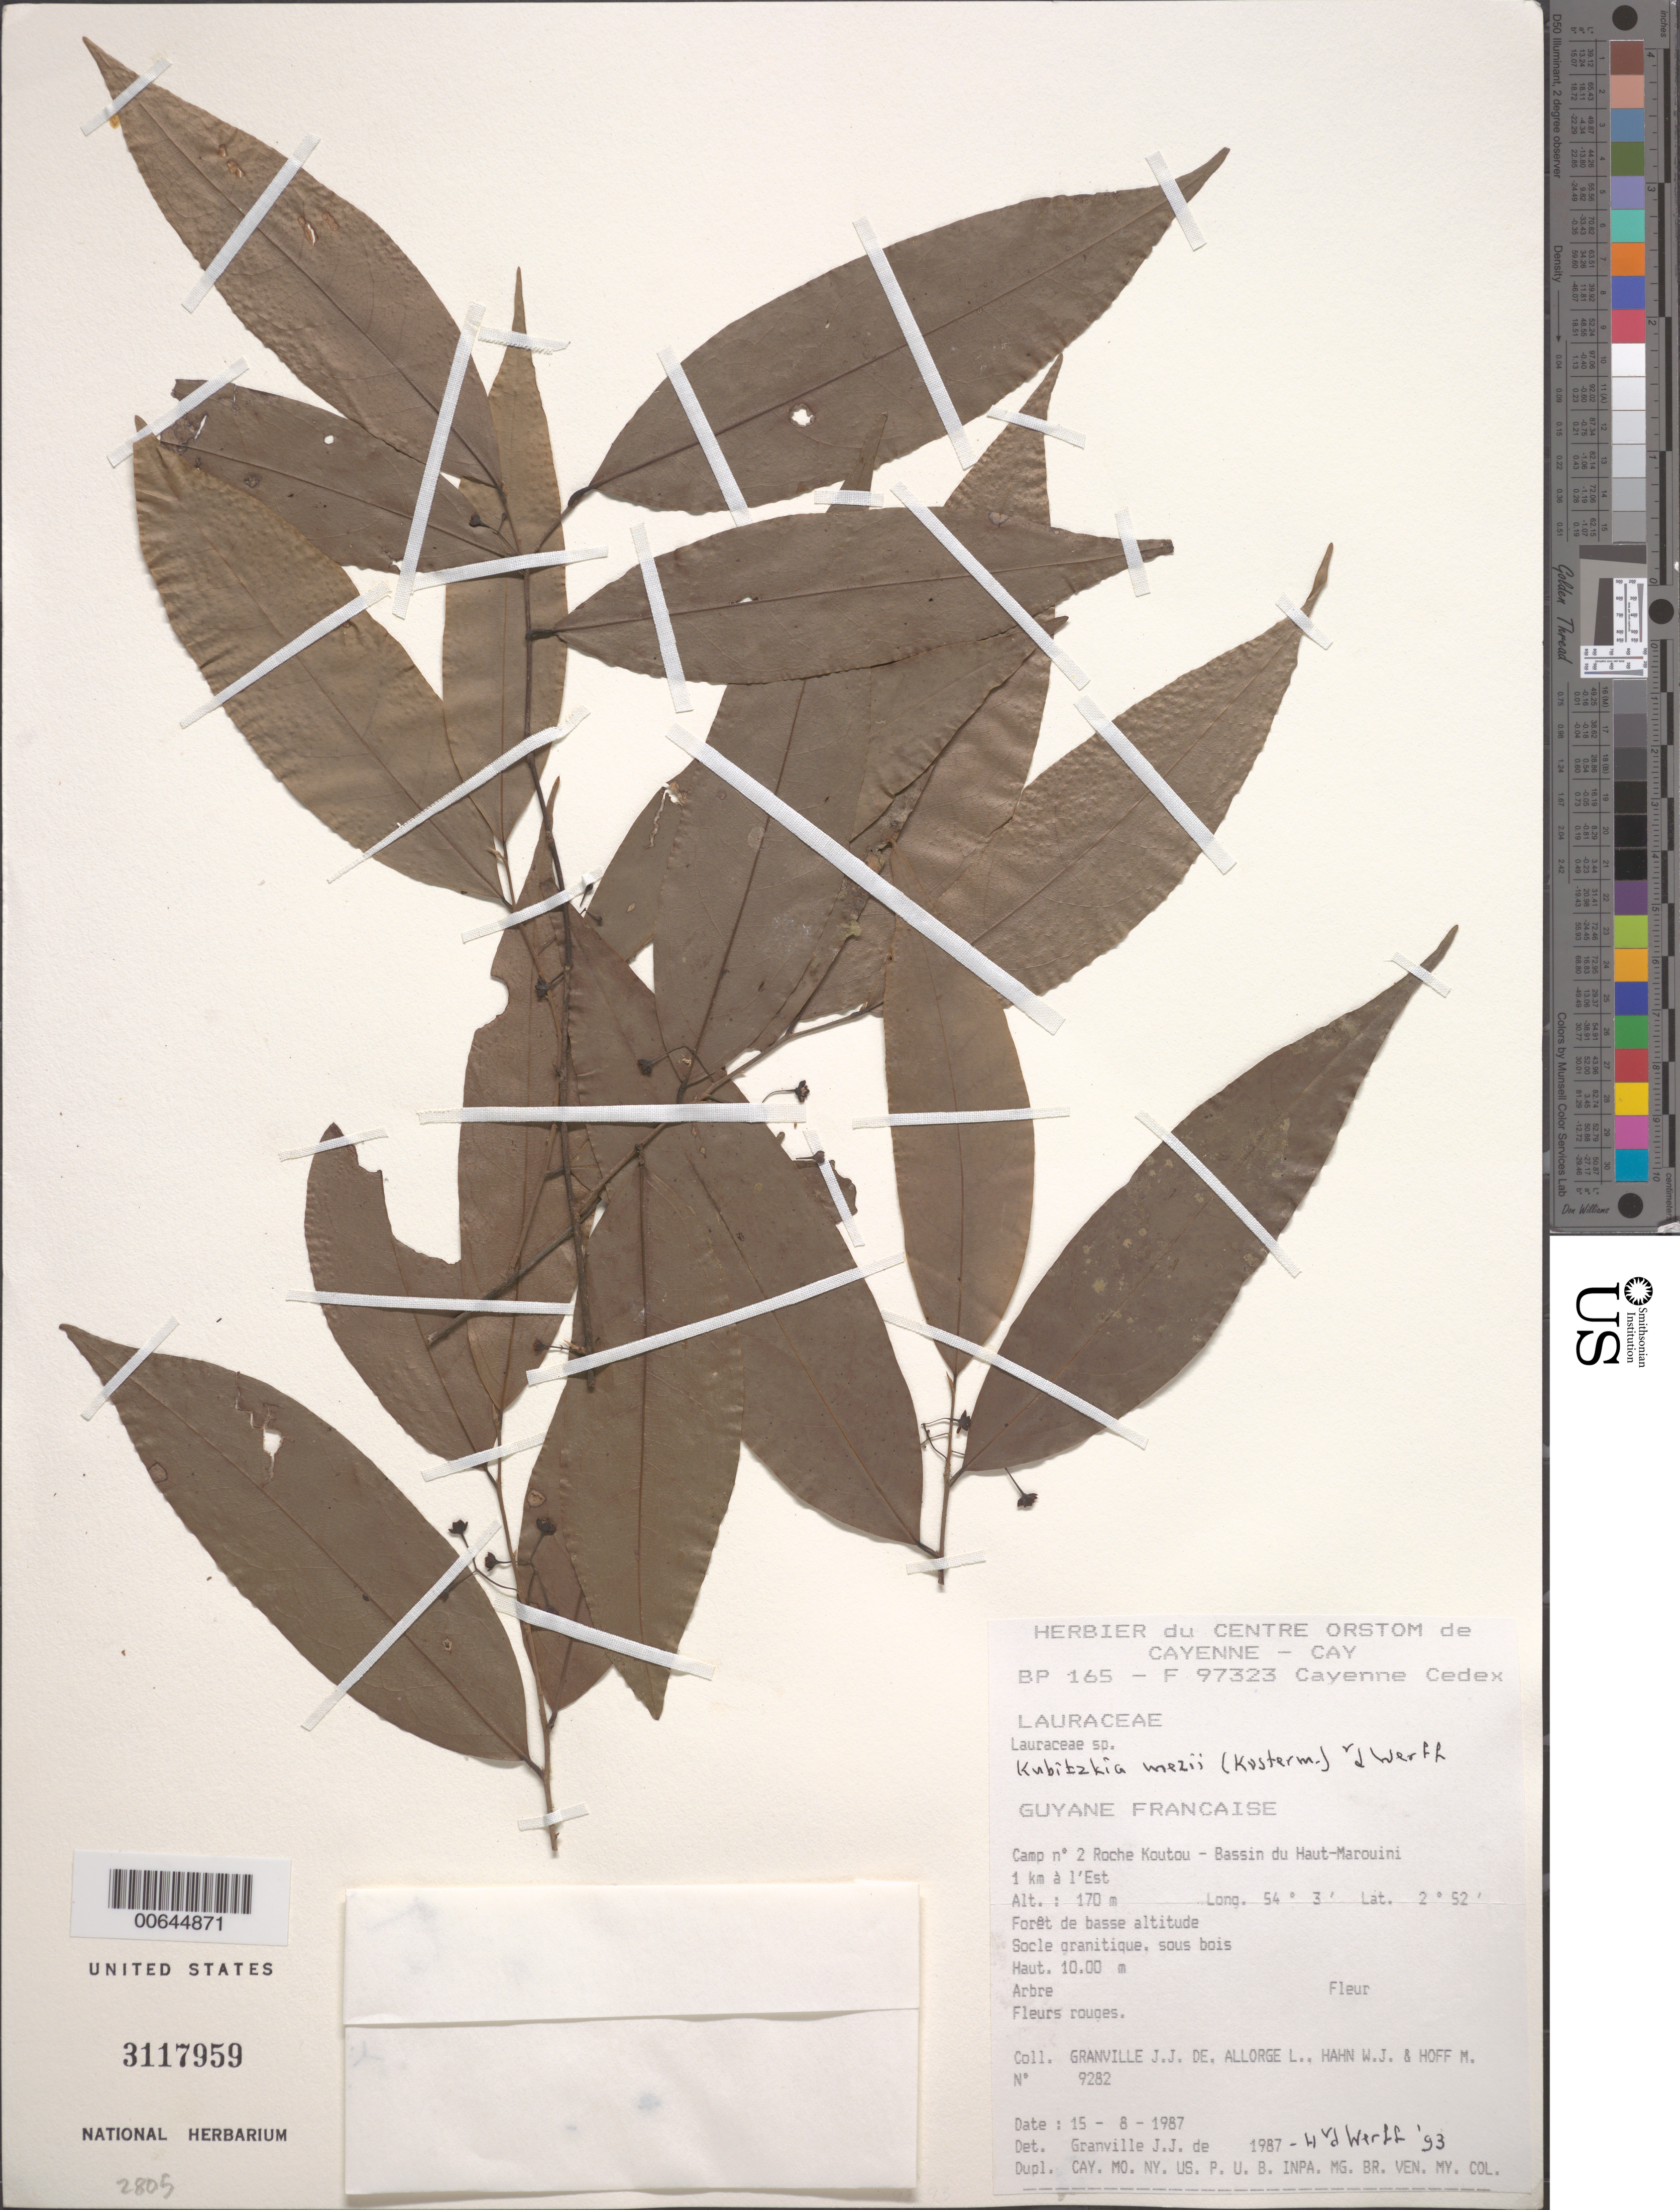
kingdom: Plantae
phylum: Tracheophyta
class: Magnoliopsida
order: Laurales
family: Lauraceae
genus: Kubitzkia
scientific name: Kubitzkia macrantha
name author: (Kosterm.) van der Werff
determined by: van der Werff, H., (MO), Missouri Botanical Garden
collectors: J.-J. de Granville, L. Allorge, W. J. Hahn & M. Hoff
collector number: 9282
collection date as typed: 15-Aug-87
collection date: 1987-08-15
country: French Guiana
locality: Camp #2, Roche Koutou, Bassin du Haut-Marouini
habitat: Forêt de basse altitude. Socle granitique. sous bois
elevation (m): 170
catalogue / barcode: US 3117959